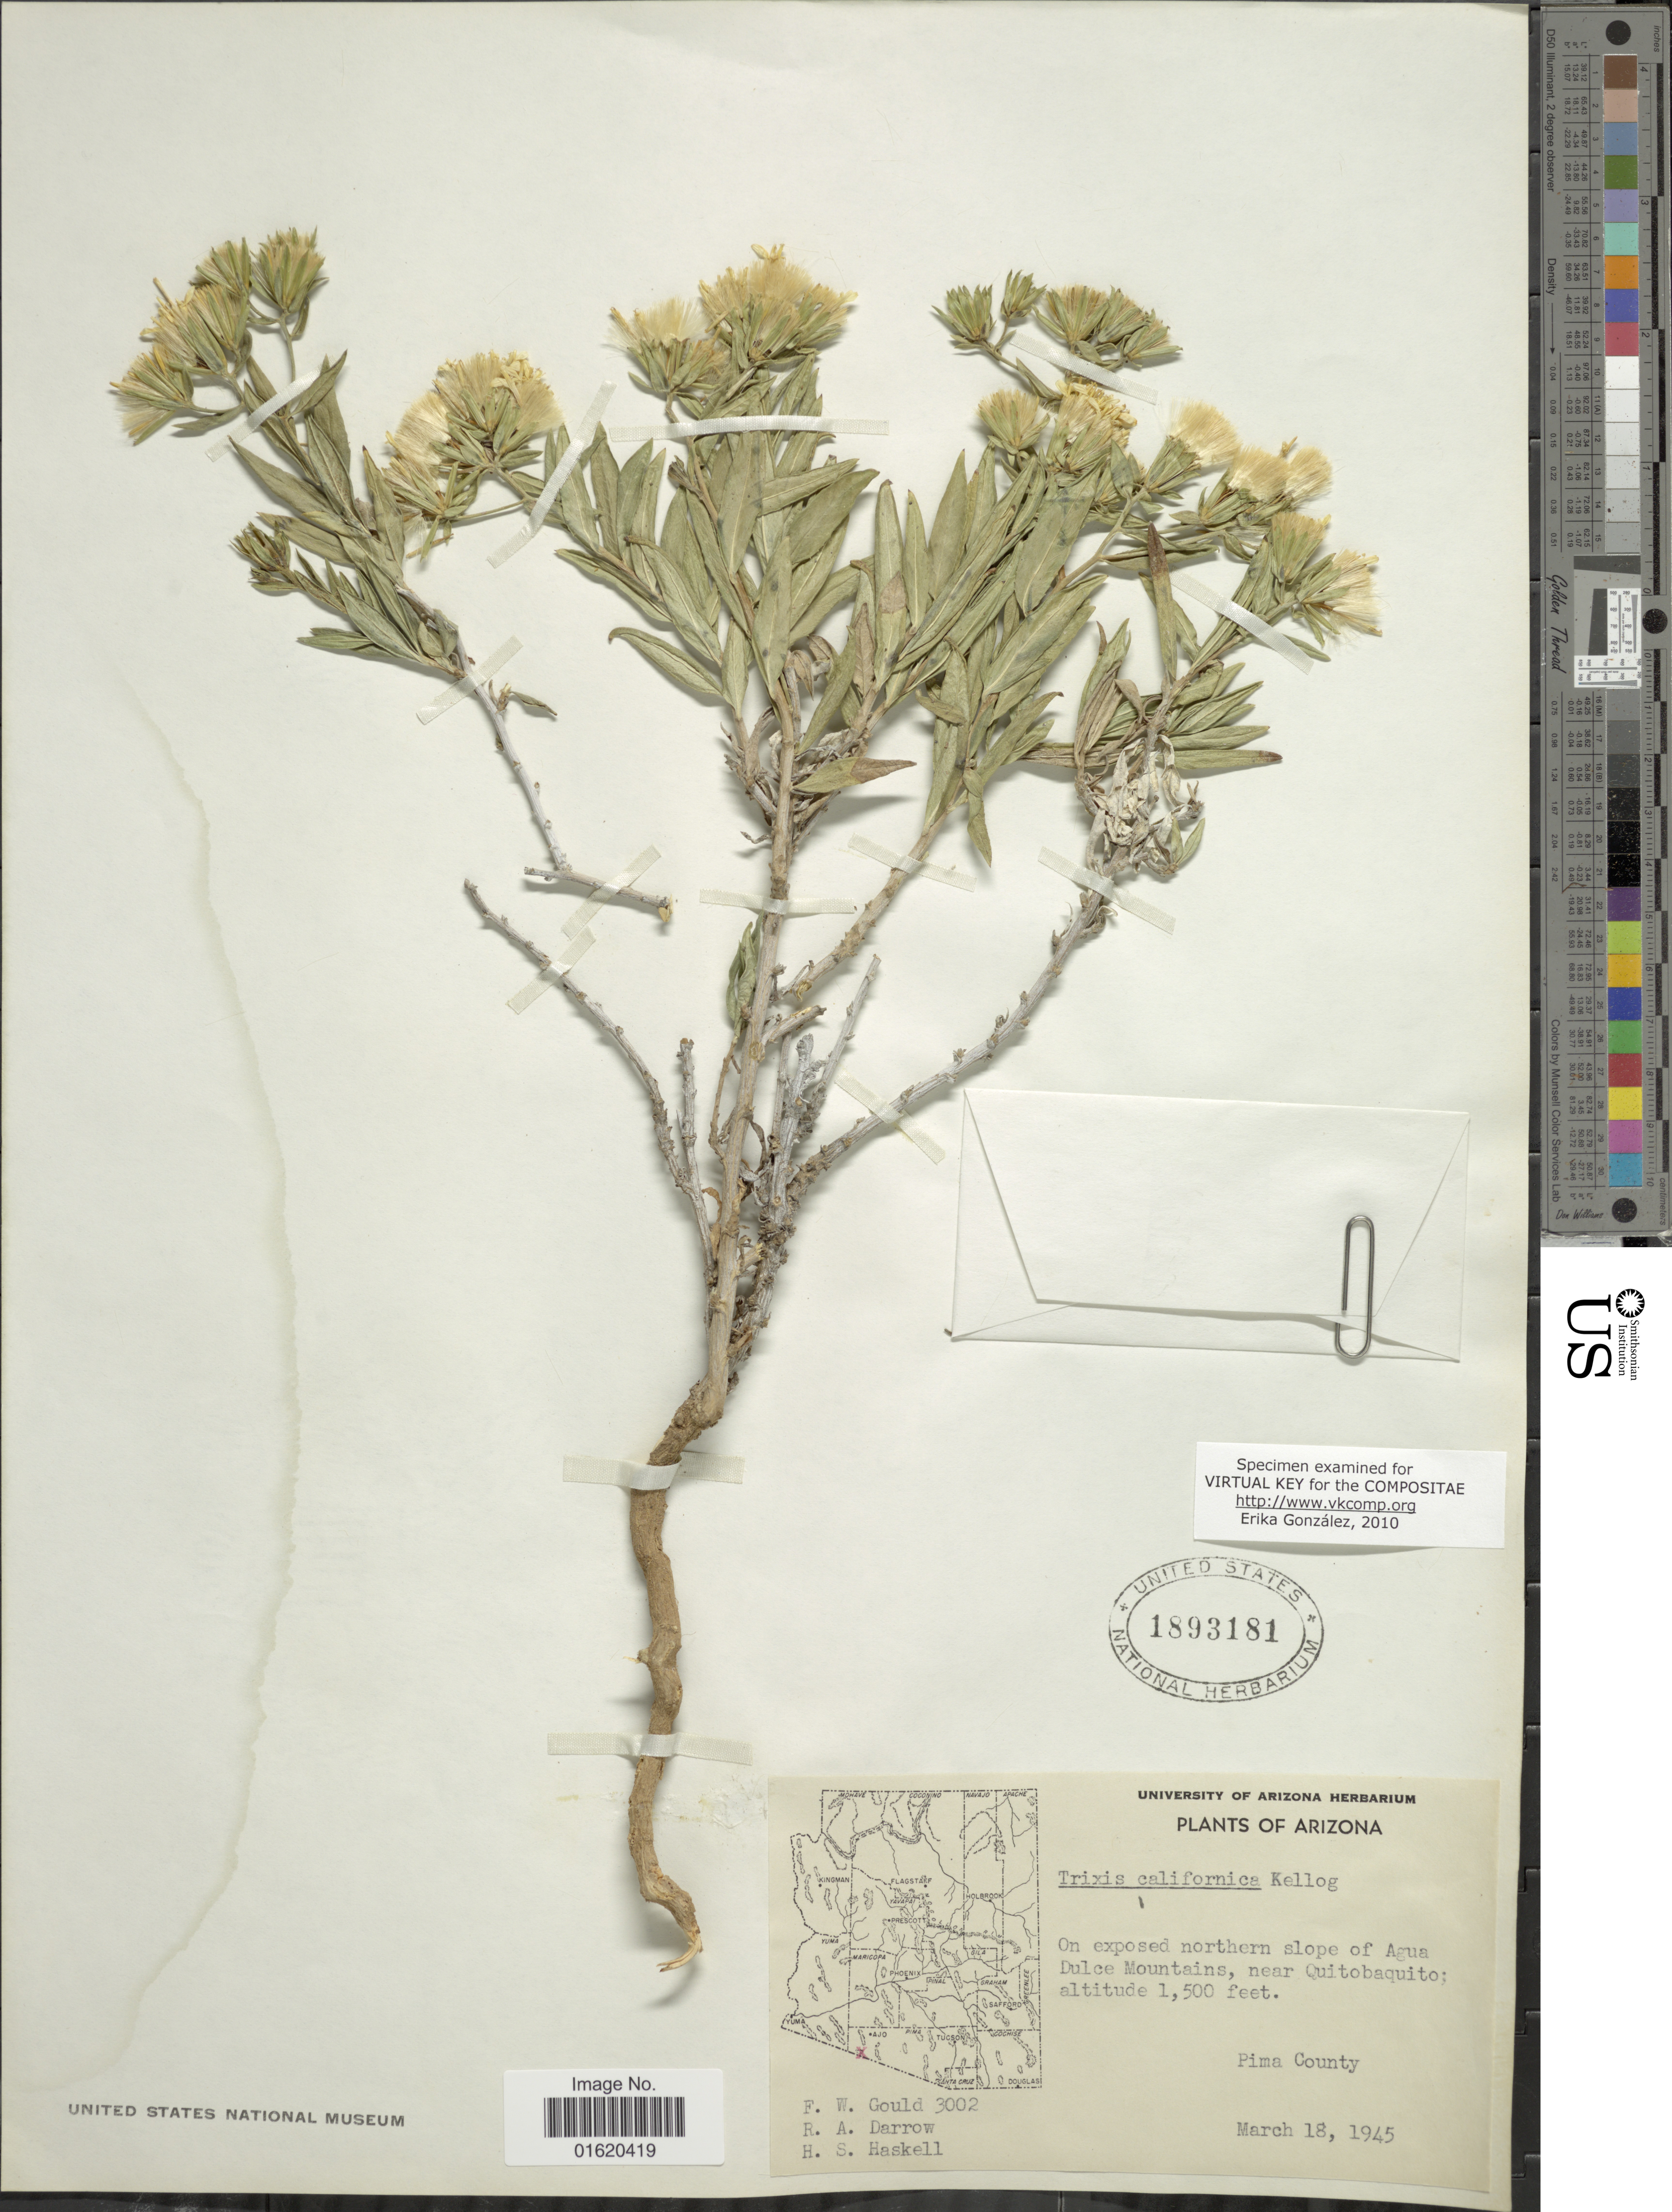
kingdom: Plantae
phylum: Tracheophyta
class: Magnoliopsida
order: Asterales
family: Asteraceae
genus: Trixis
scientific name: Trixis californica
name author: Kellogg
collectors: F. W. Gould, R. A. Darrow & H. Haskell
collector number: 3002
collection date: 1945-03-18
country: United States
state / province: Arizona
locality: On exposed northern slope of Agua Dulce Mountains, near Quitobaquito, Pima County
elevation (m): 457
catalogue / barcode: US 1893181